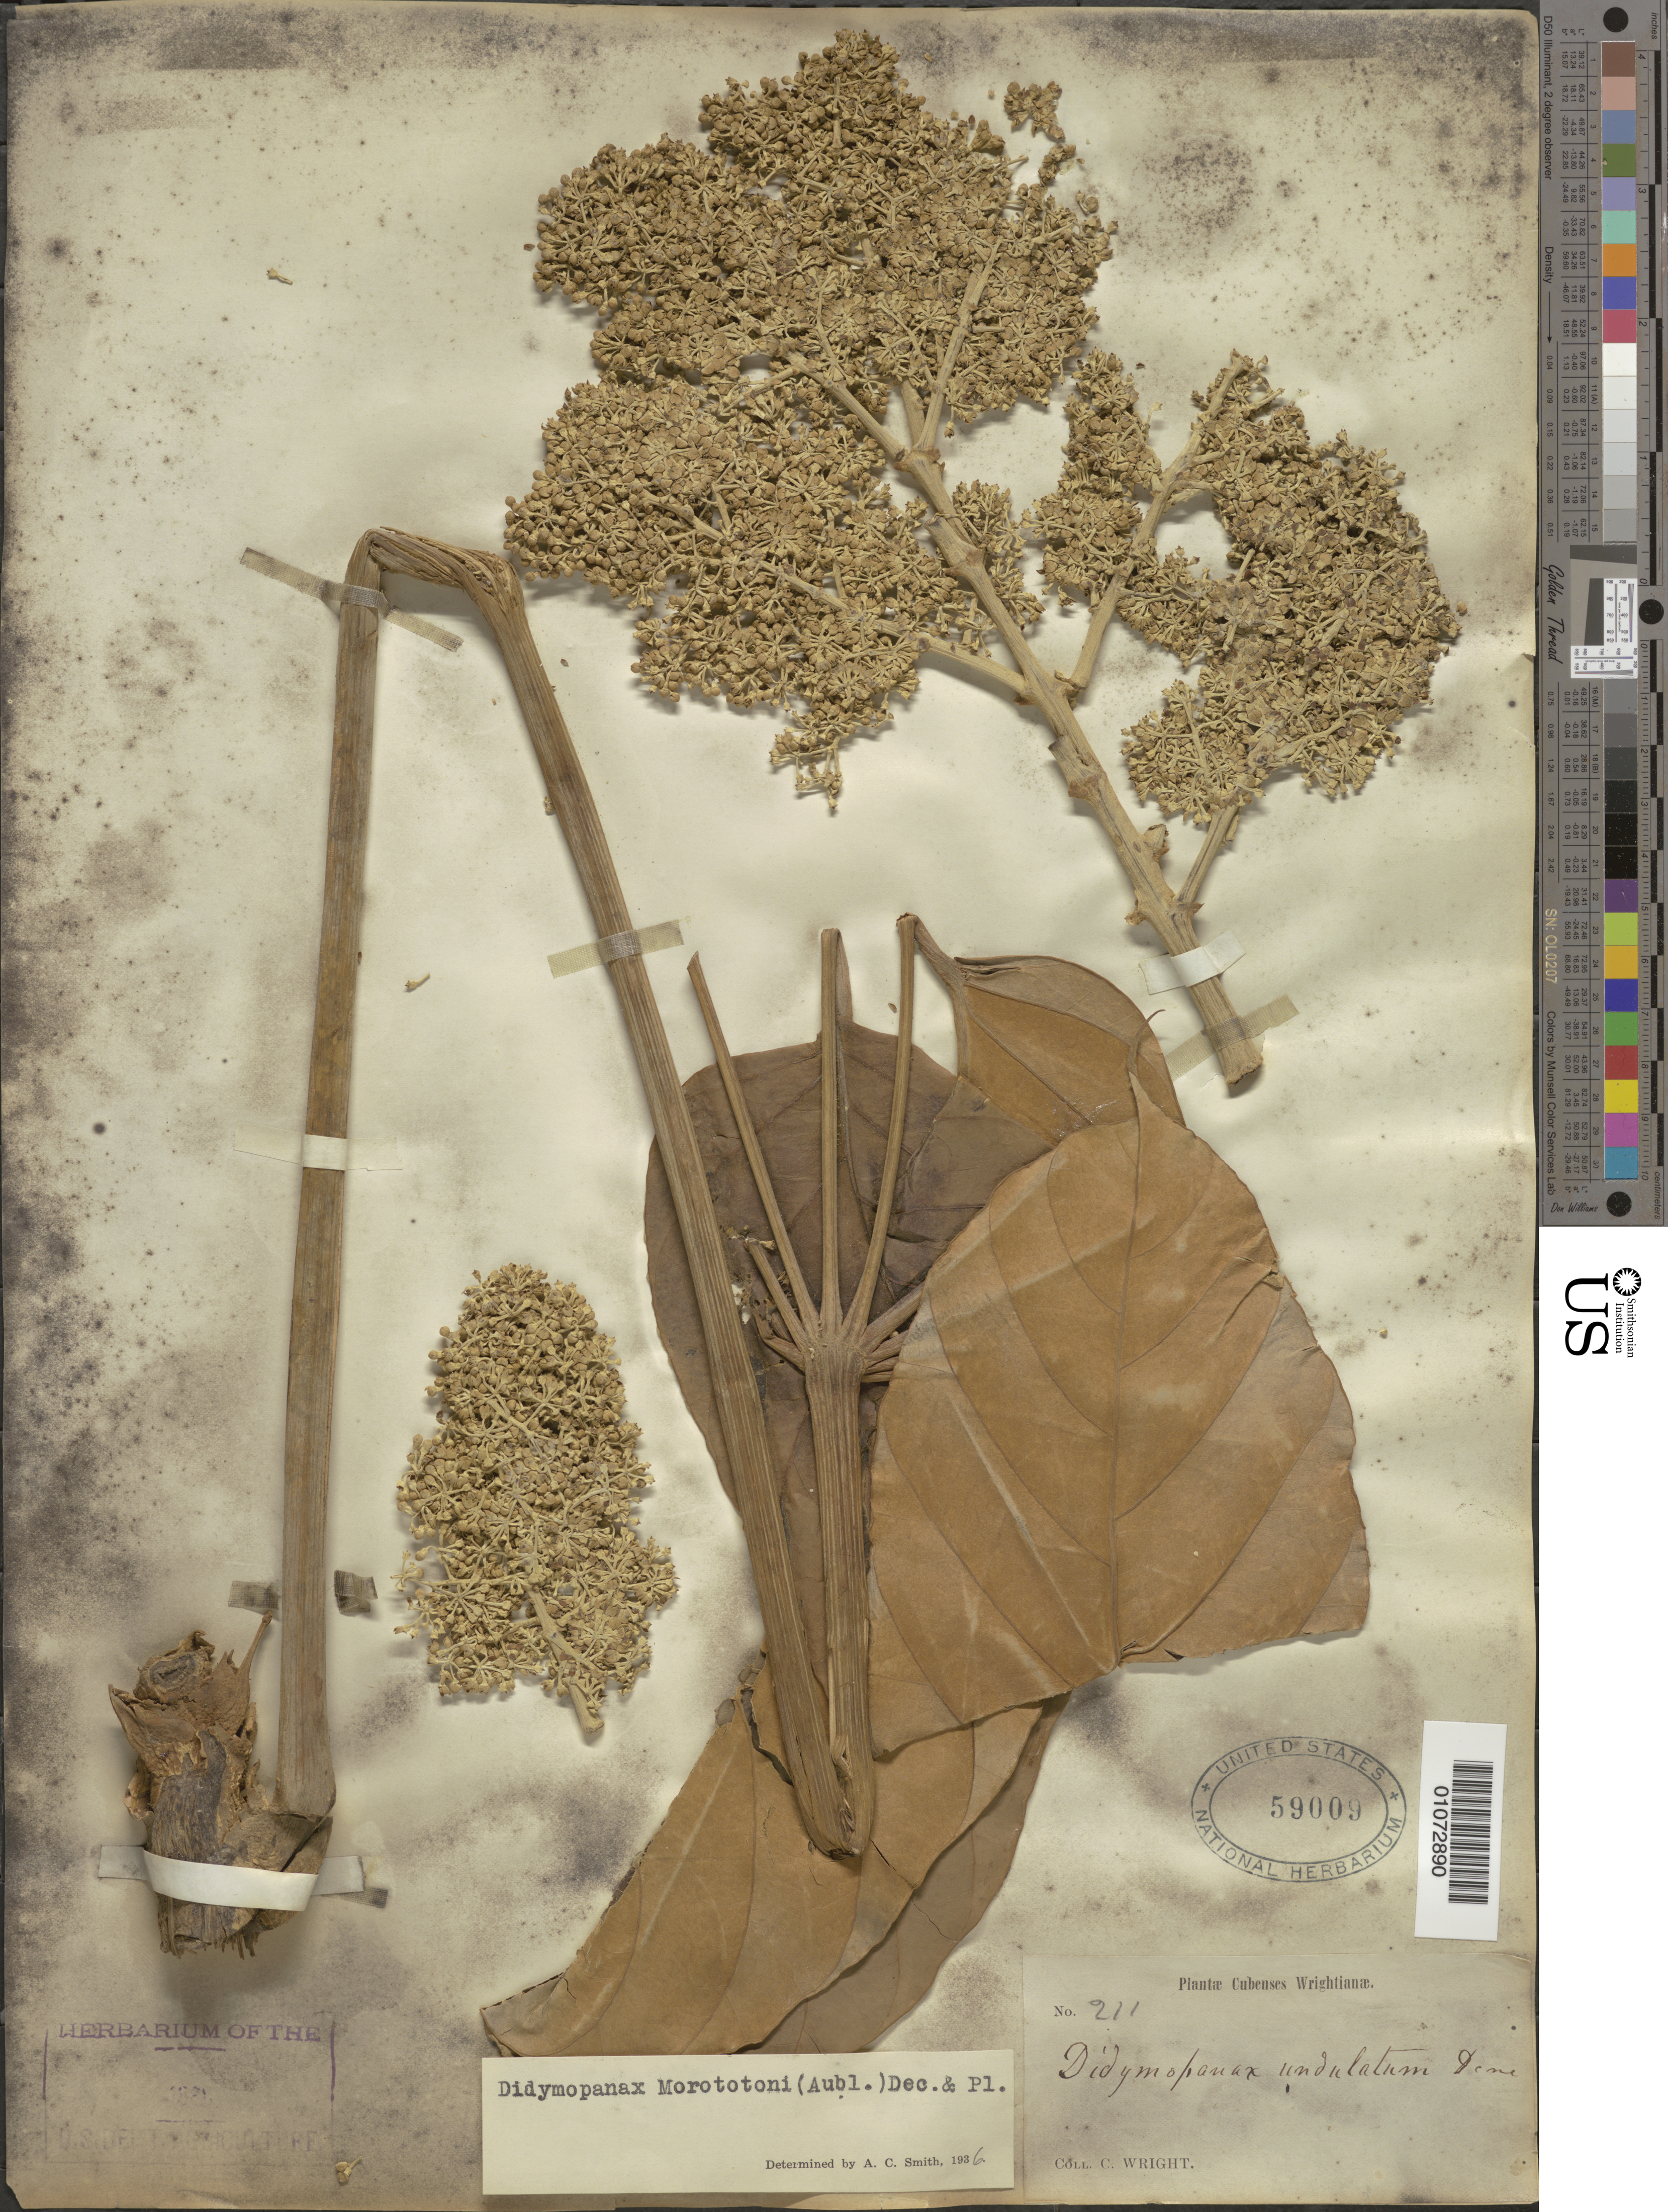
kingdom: Plantae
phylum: Tracheophyta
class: Magnoliopsida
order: Apiales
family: Araliaceae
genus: Didymopanax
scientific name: Didymopanax morototoni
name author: (Aubl.) Decne. & Planch.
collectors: C. Wright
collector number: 211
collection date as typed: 1800 to 1899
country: Cuba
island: Cuba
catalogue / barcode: US 59009